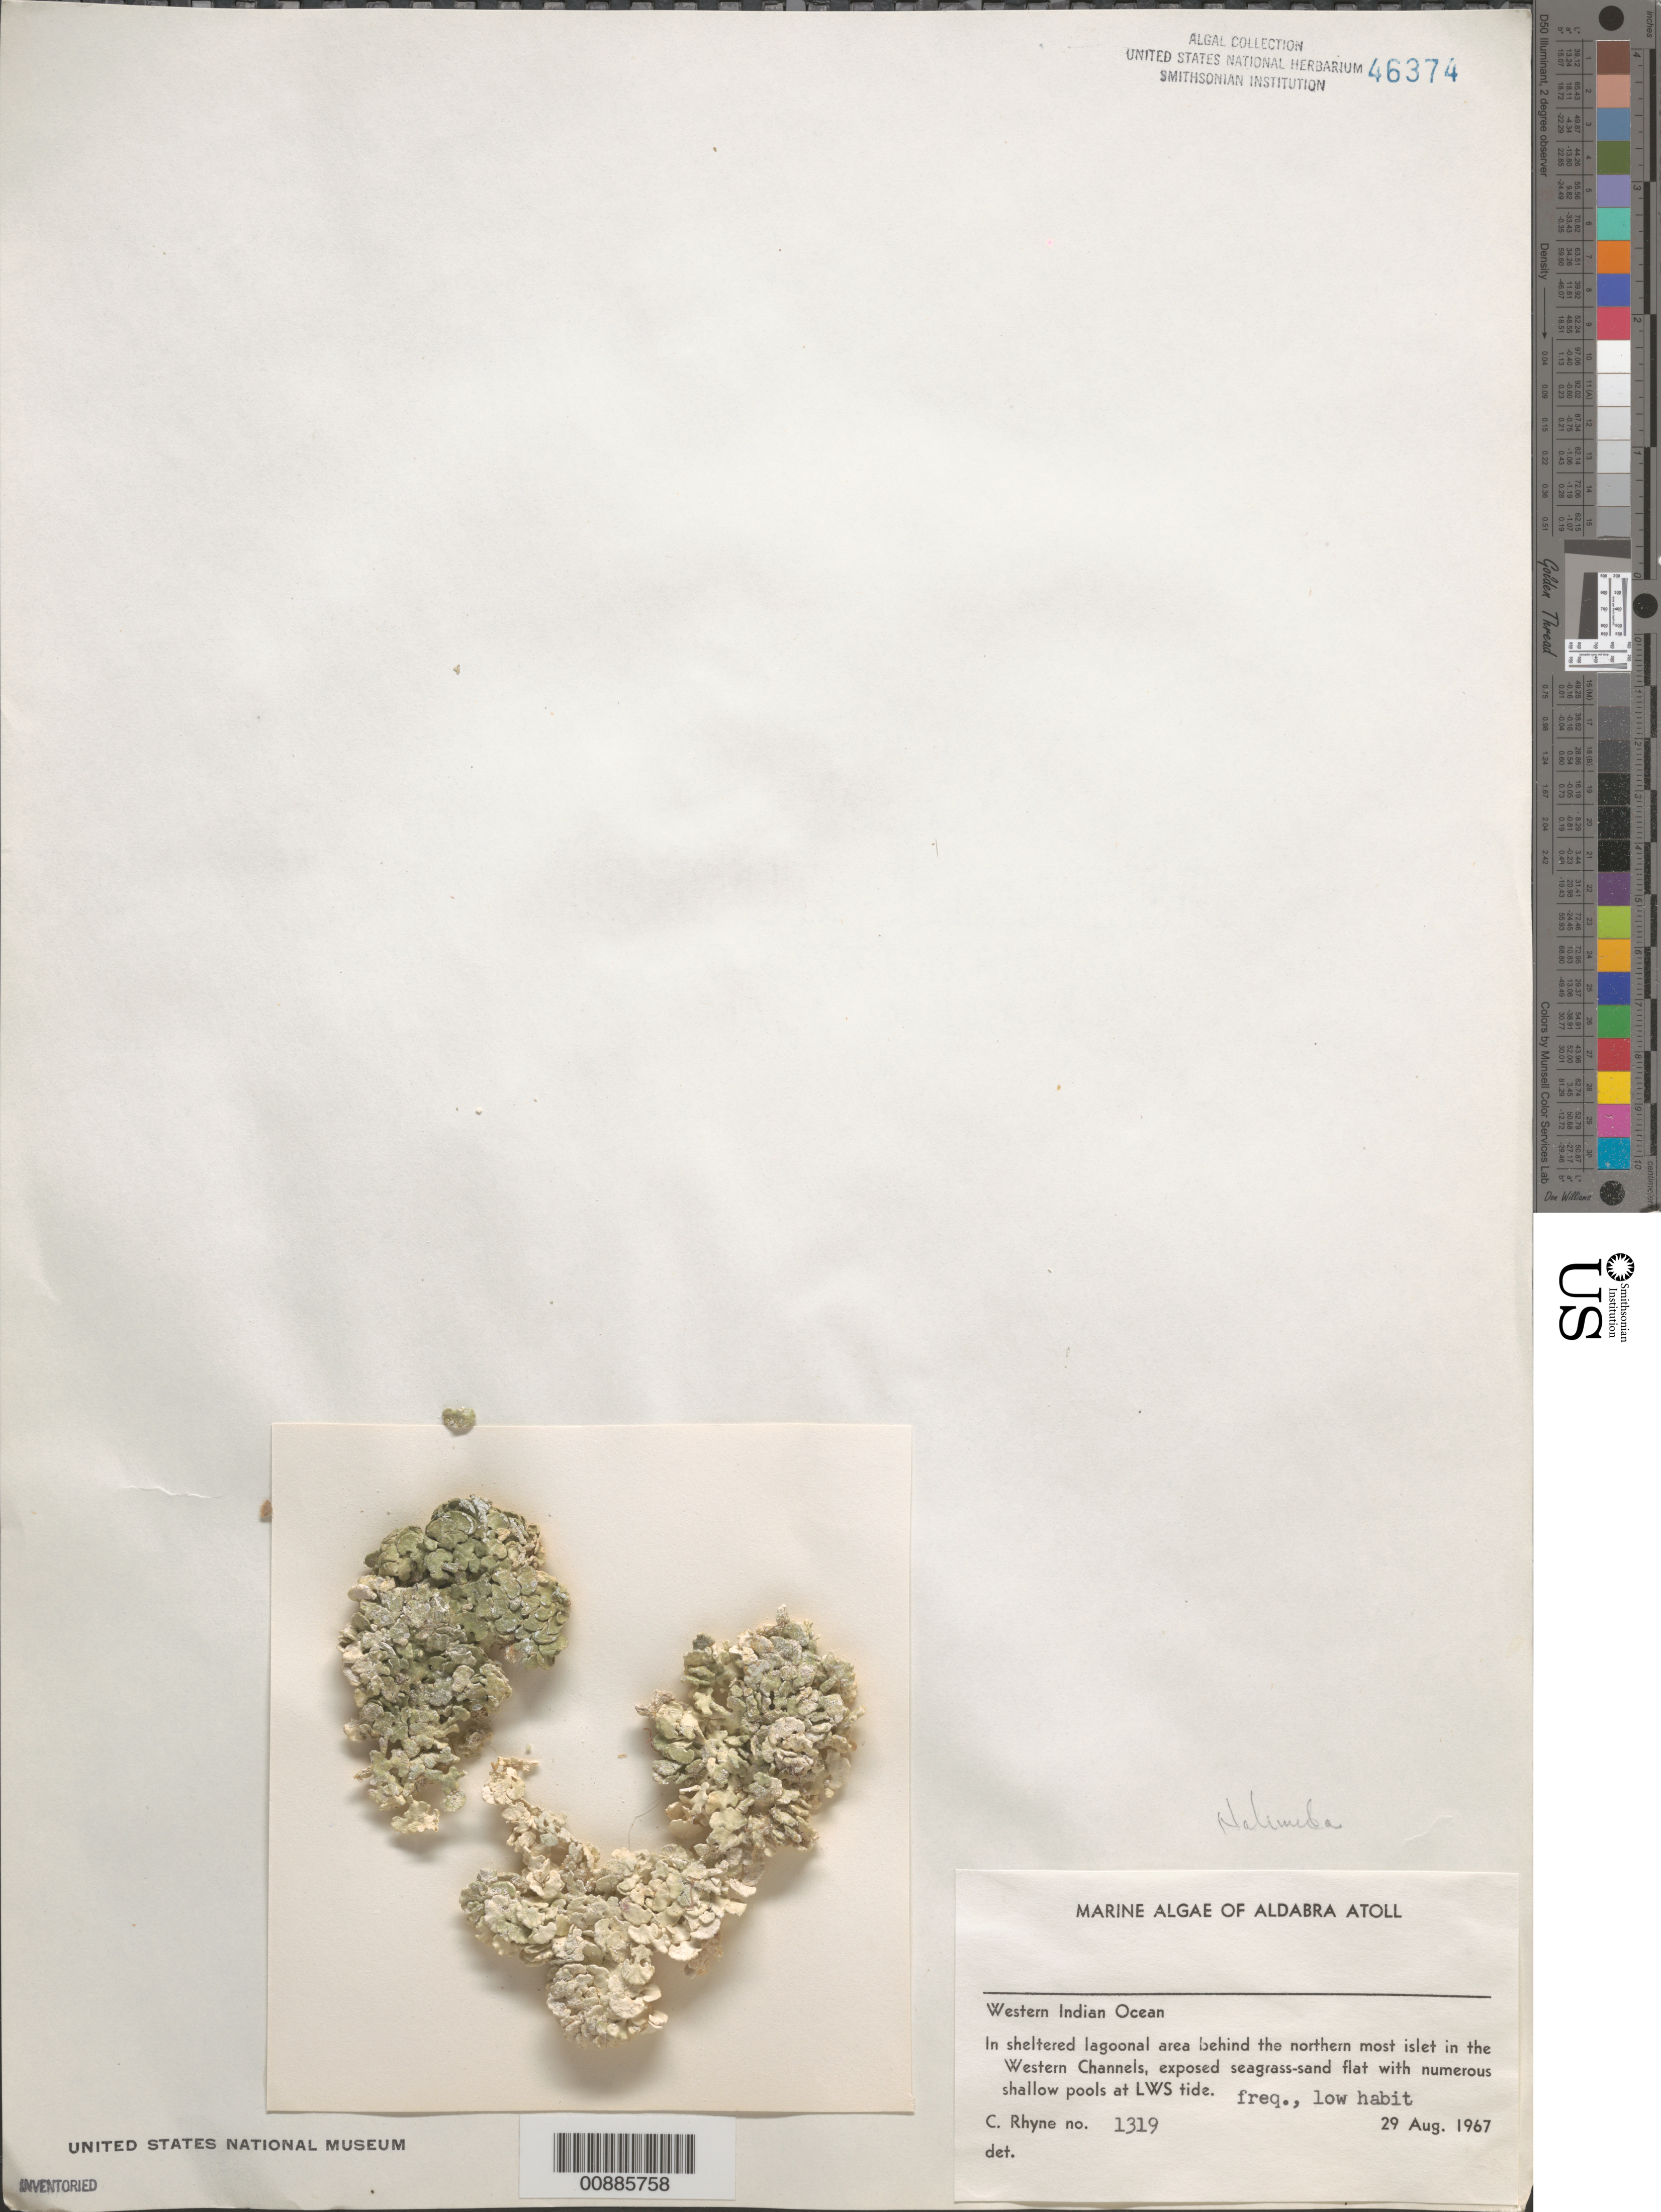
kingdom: Plantae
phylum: Chlorophyta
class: Ulvophyceae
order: Bryopsidales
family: Halimedaceae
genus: Halimeda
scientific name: Halimeda sp.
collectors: C. Rhyne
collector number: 1319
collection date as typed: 29 Aug 1967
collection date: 1967-08-29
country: Seychelles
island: Aldabra Atoll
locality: Western Channels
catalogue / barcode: US 46374